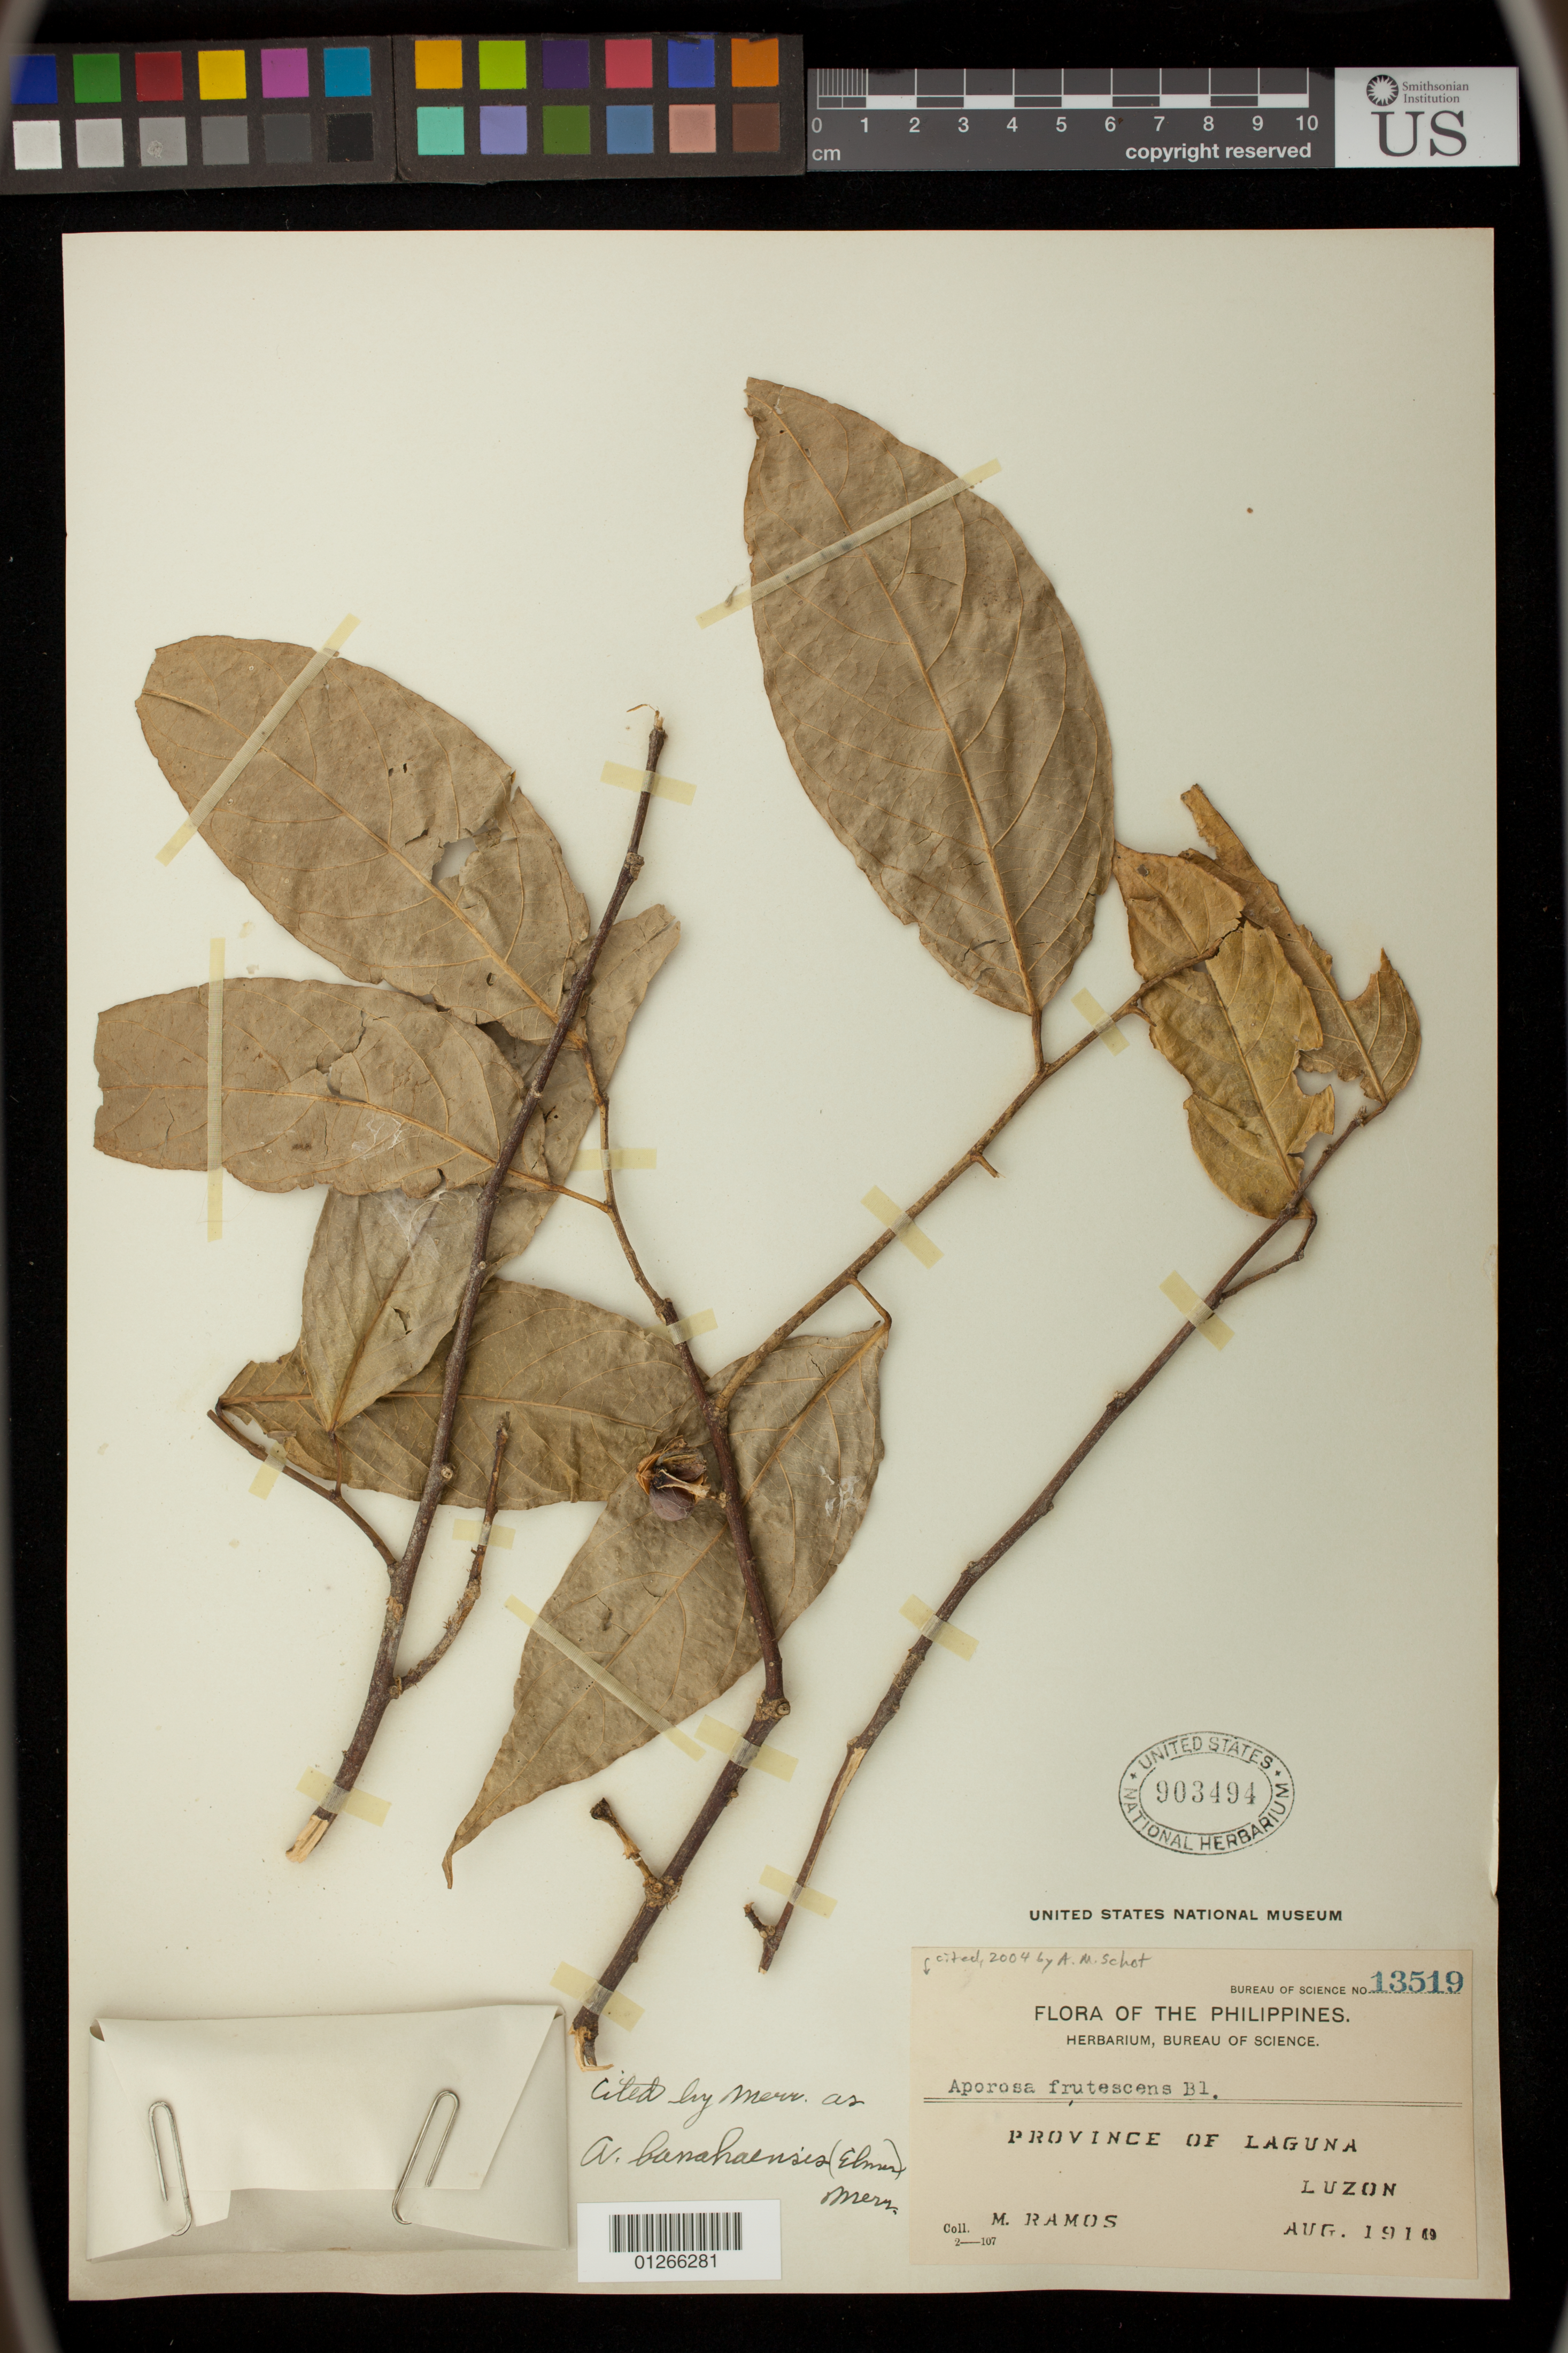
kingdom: Plantae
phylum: Tracheophyta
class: Magnoliopsida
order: Malpighiales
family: Phyllanthaceae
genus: Aporosa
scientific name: Aporosa frutescens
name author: Blume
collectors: M. Ramos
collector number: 13519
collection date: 1910-08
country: Philippines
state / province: Calabarzon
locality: Province of Laguna, Luzon